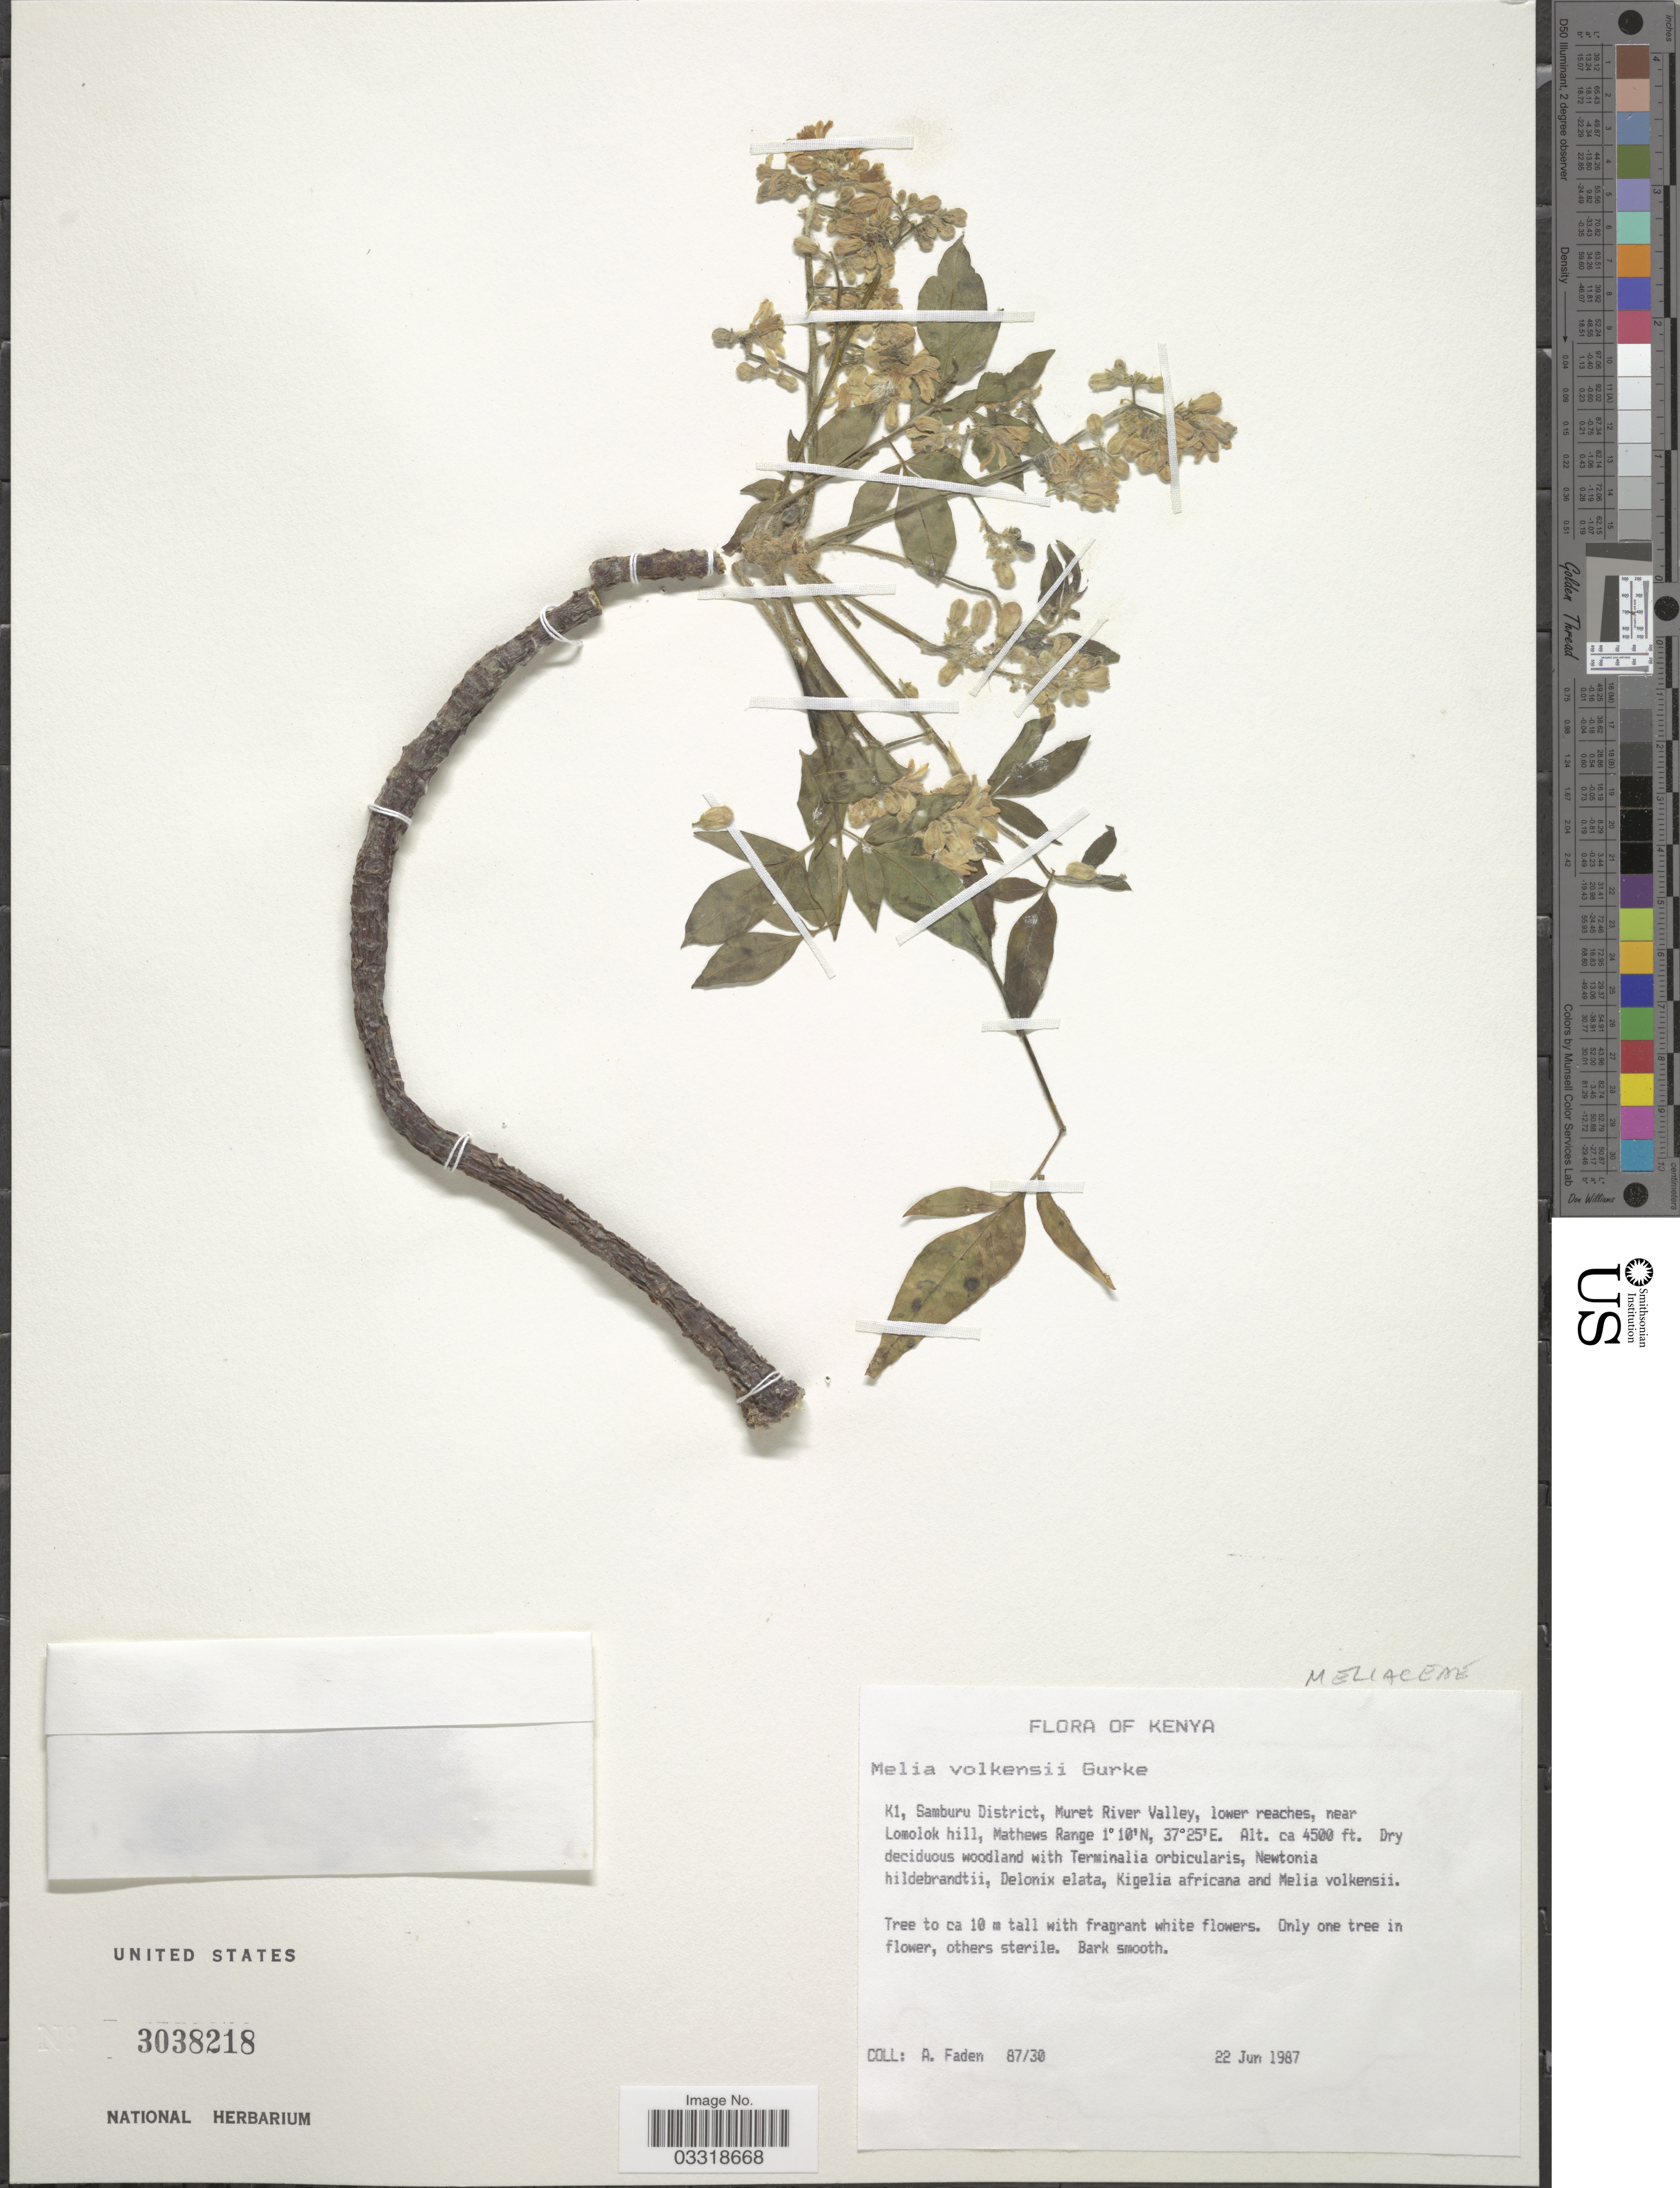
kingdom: Plantae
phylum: Tracheophyta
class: Magnoliopsida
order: Sapindales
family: Meliaceae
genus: Melia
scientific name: Melia volkensii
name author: Gürke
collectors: A. J. Faden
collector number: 87/30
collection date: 1987-06-22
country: Kenya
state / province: Samburu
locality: K1, Samburu District, Muret River Valley, lower reaches, near Lomolok hill, Mathews Range.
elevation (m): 1372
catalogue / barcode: US 3038218